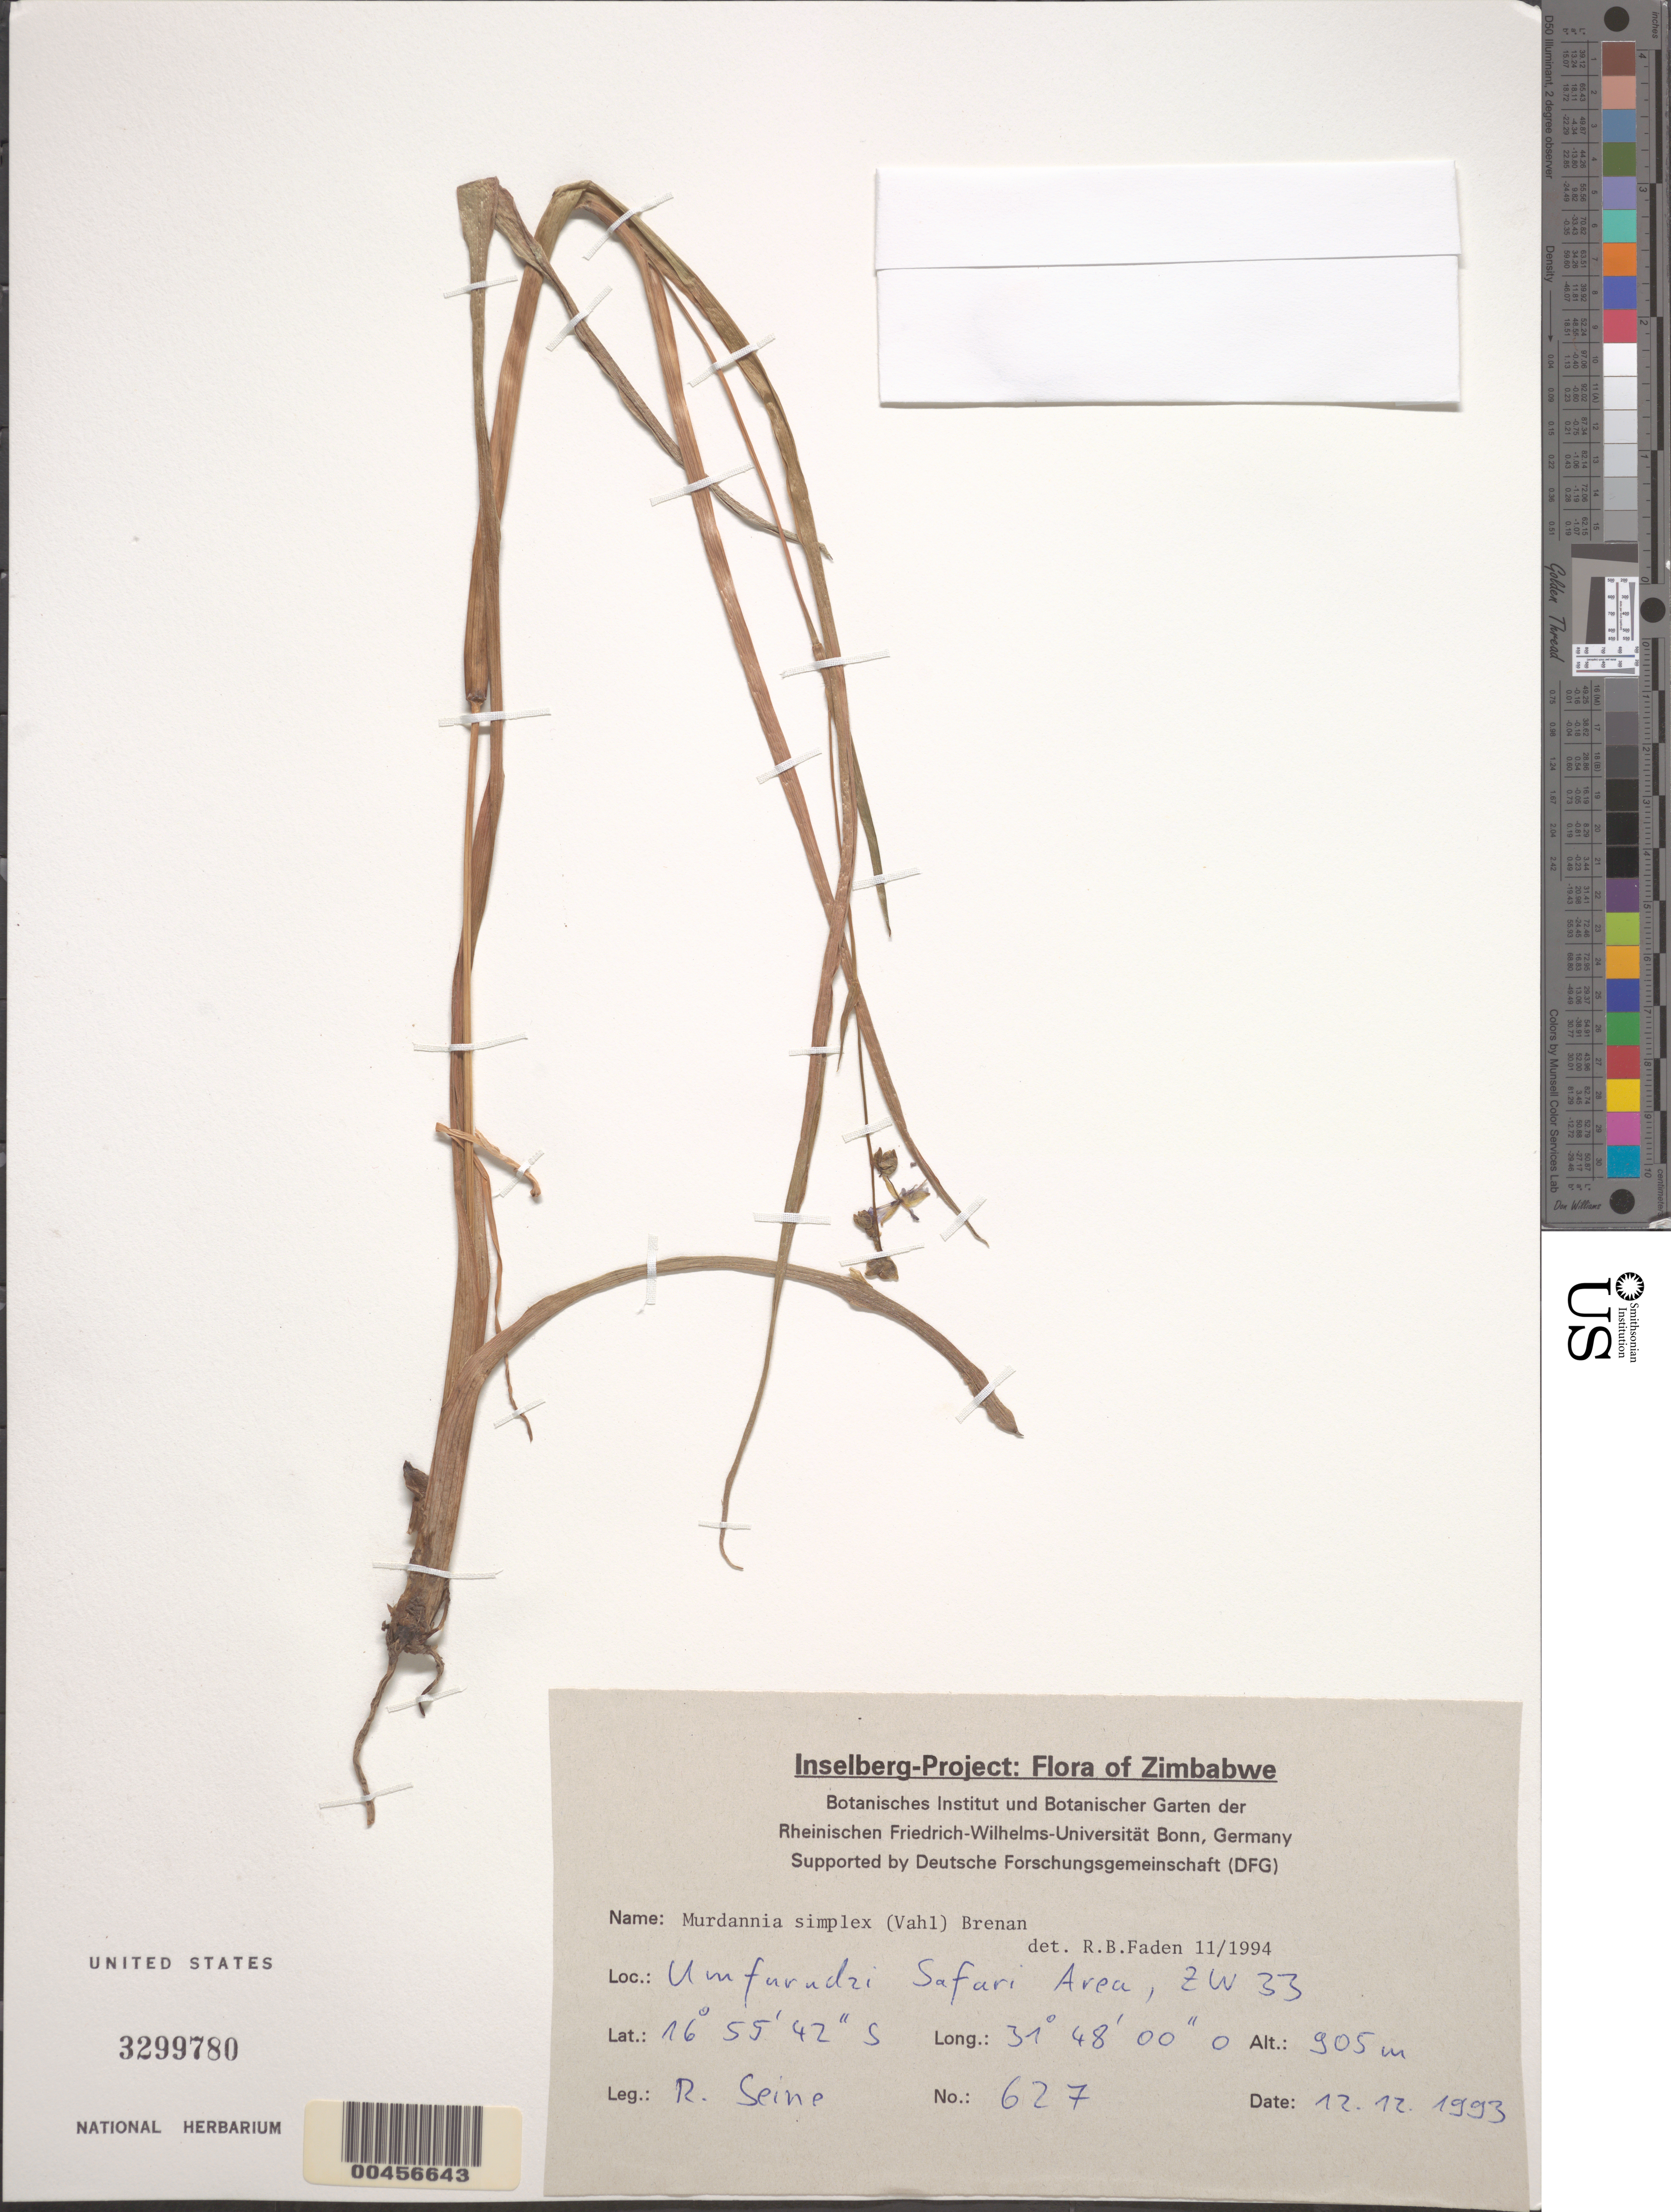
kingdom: Plantae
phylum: Tracheophyta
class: Liliopsida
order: Commelinales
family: Commelinaceae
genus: Murdannia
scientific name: Murdannia simplex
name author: (Vahl) Brenan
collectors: R. Seine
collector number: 627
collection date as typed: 12 Dec 1993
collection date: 1993-12-12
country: Zimbabwe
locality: Umfurudzi safari area, zw33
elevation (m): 905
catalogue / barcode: US 3299780